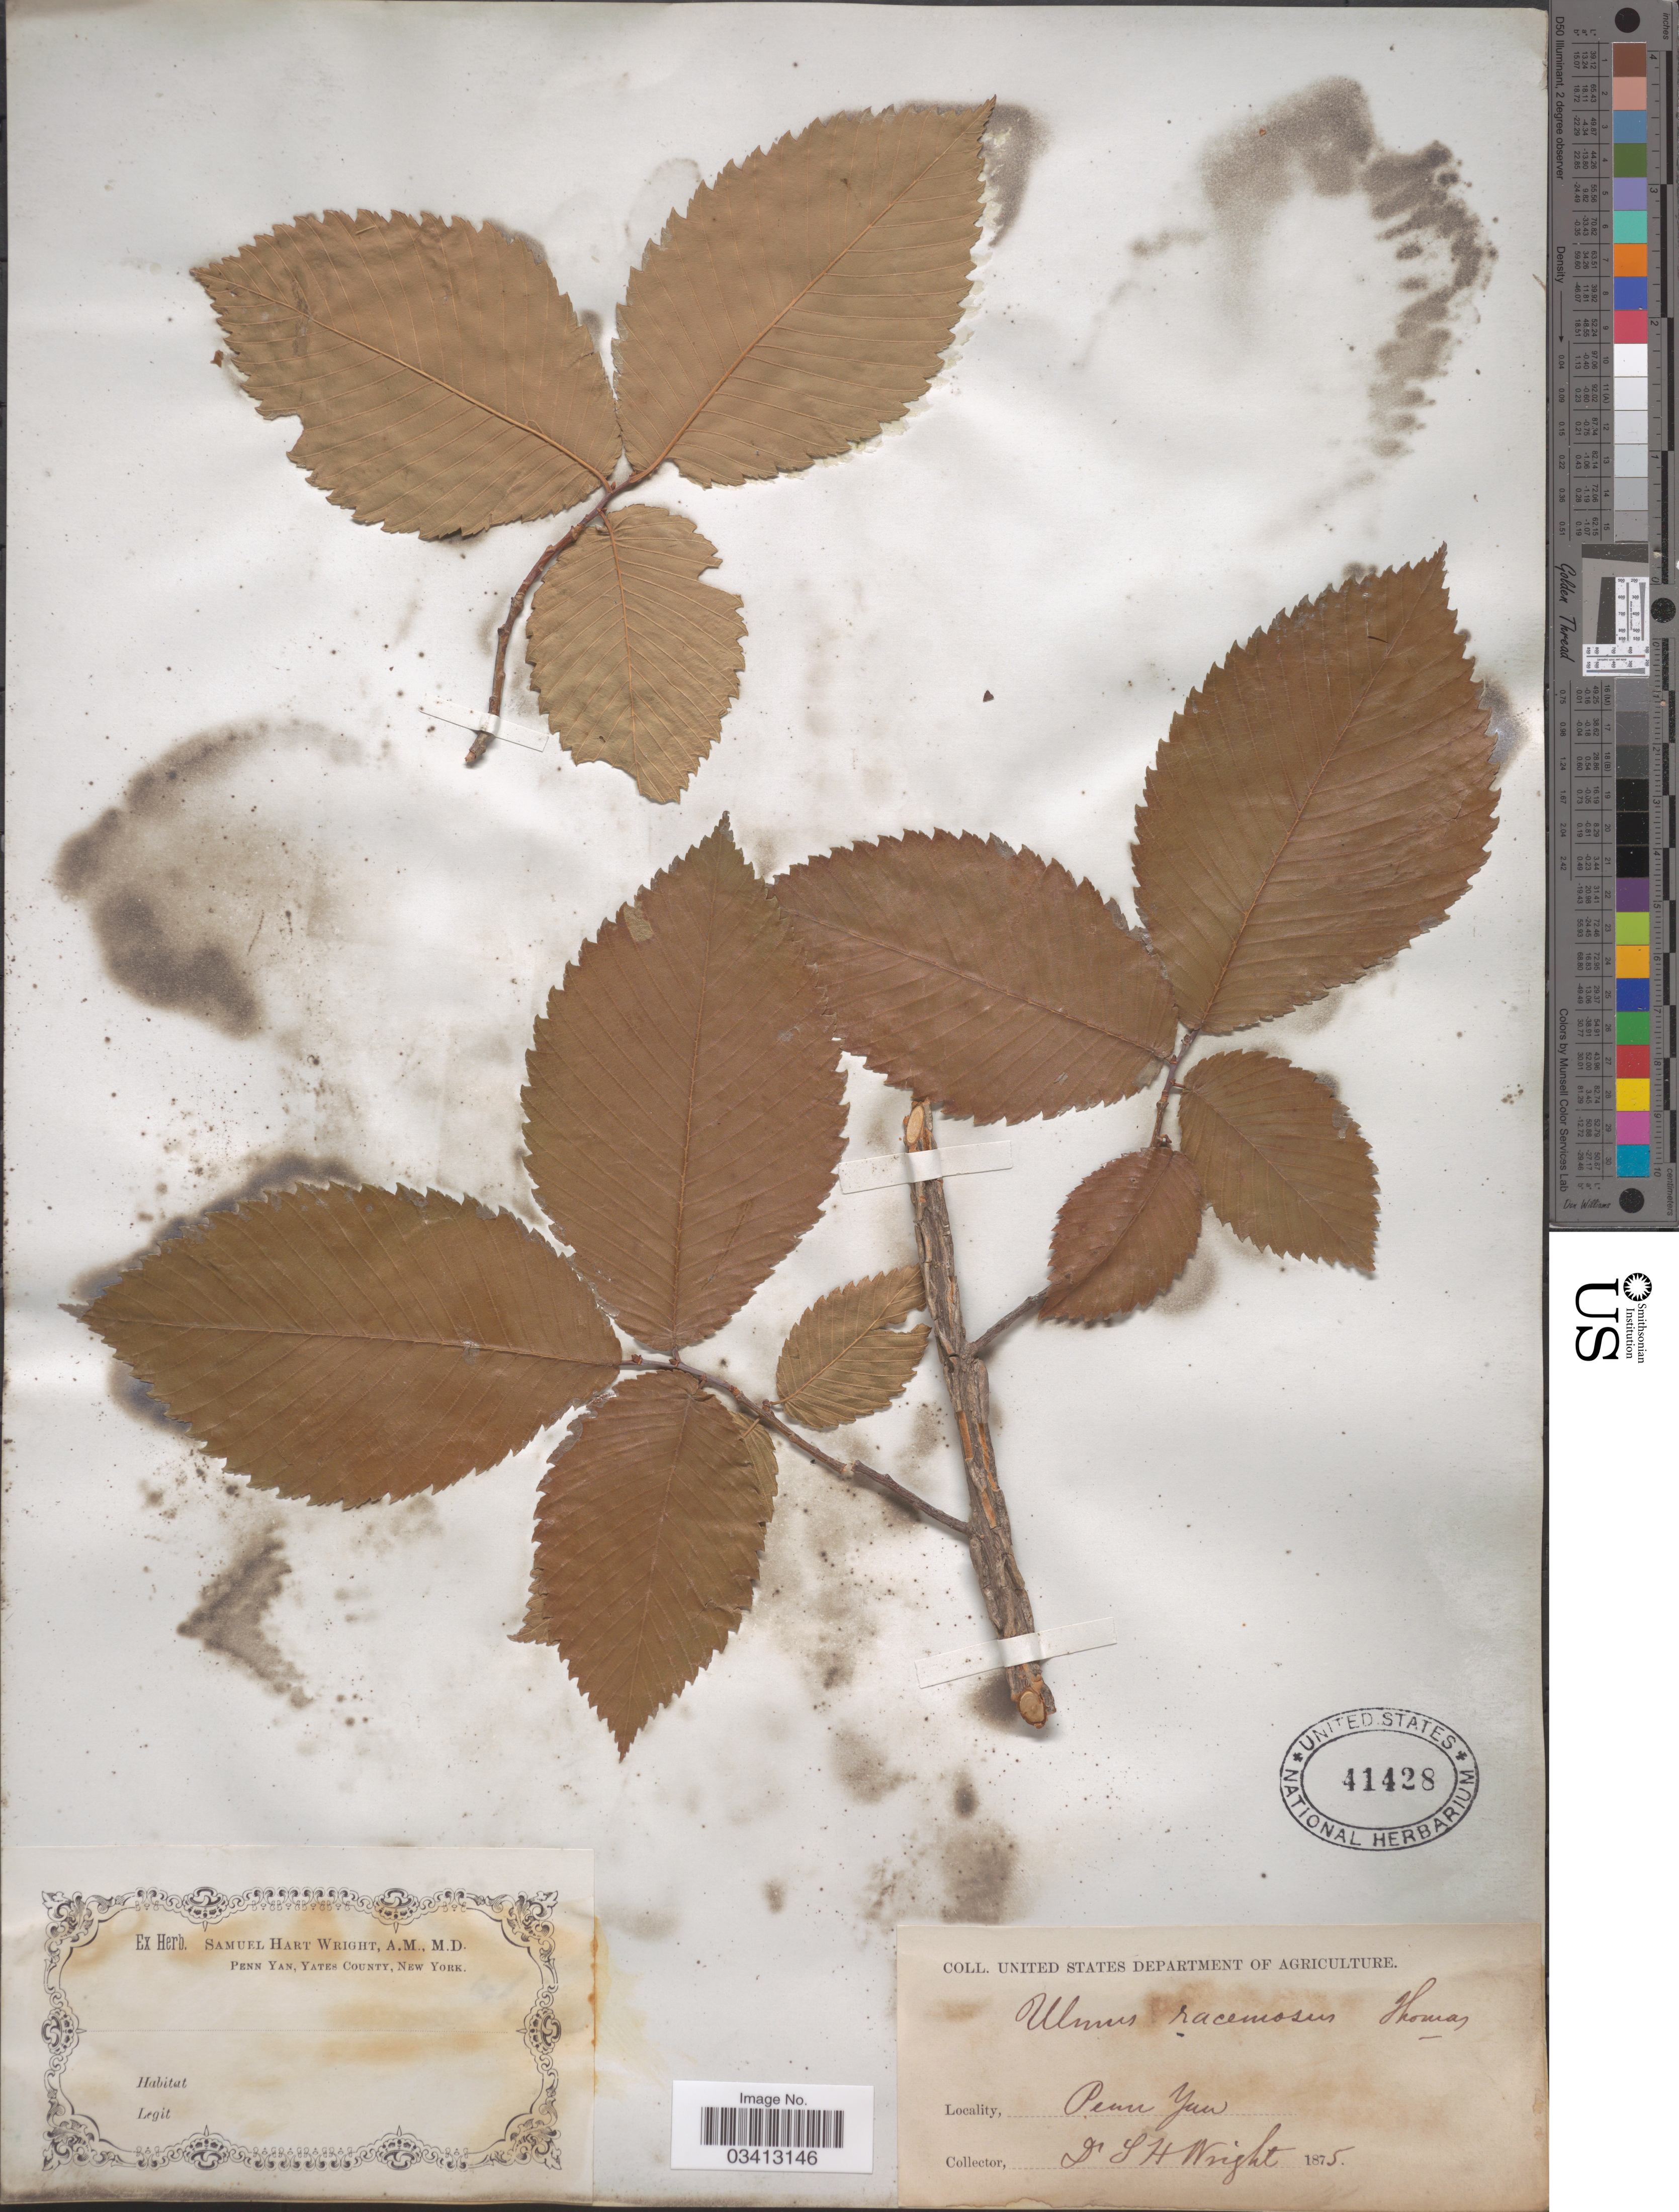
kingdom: Plantae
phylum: Tracheophyta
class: Magnoliopsida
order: Rosales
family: Ulmaceae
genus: Ulmus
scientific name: Ulmus thomasii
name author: Sarg.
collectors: S. H. Wright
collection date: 1875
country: United States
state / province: New York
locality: Penn Yan.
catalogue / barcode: US 41428